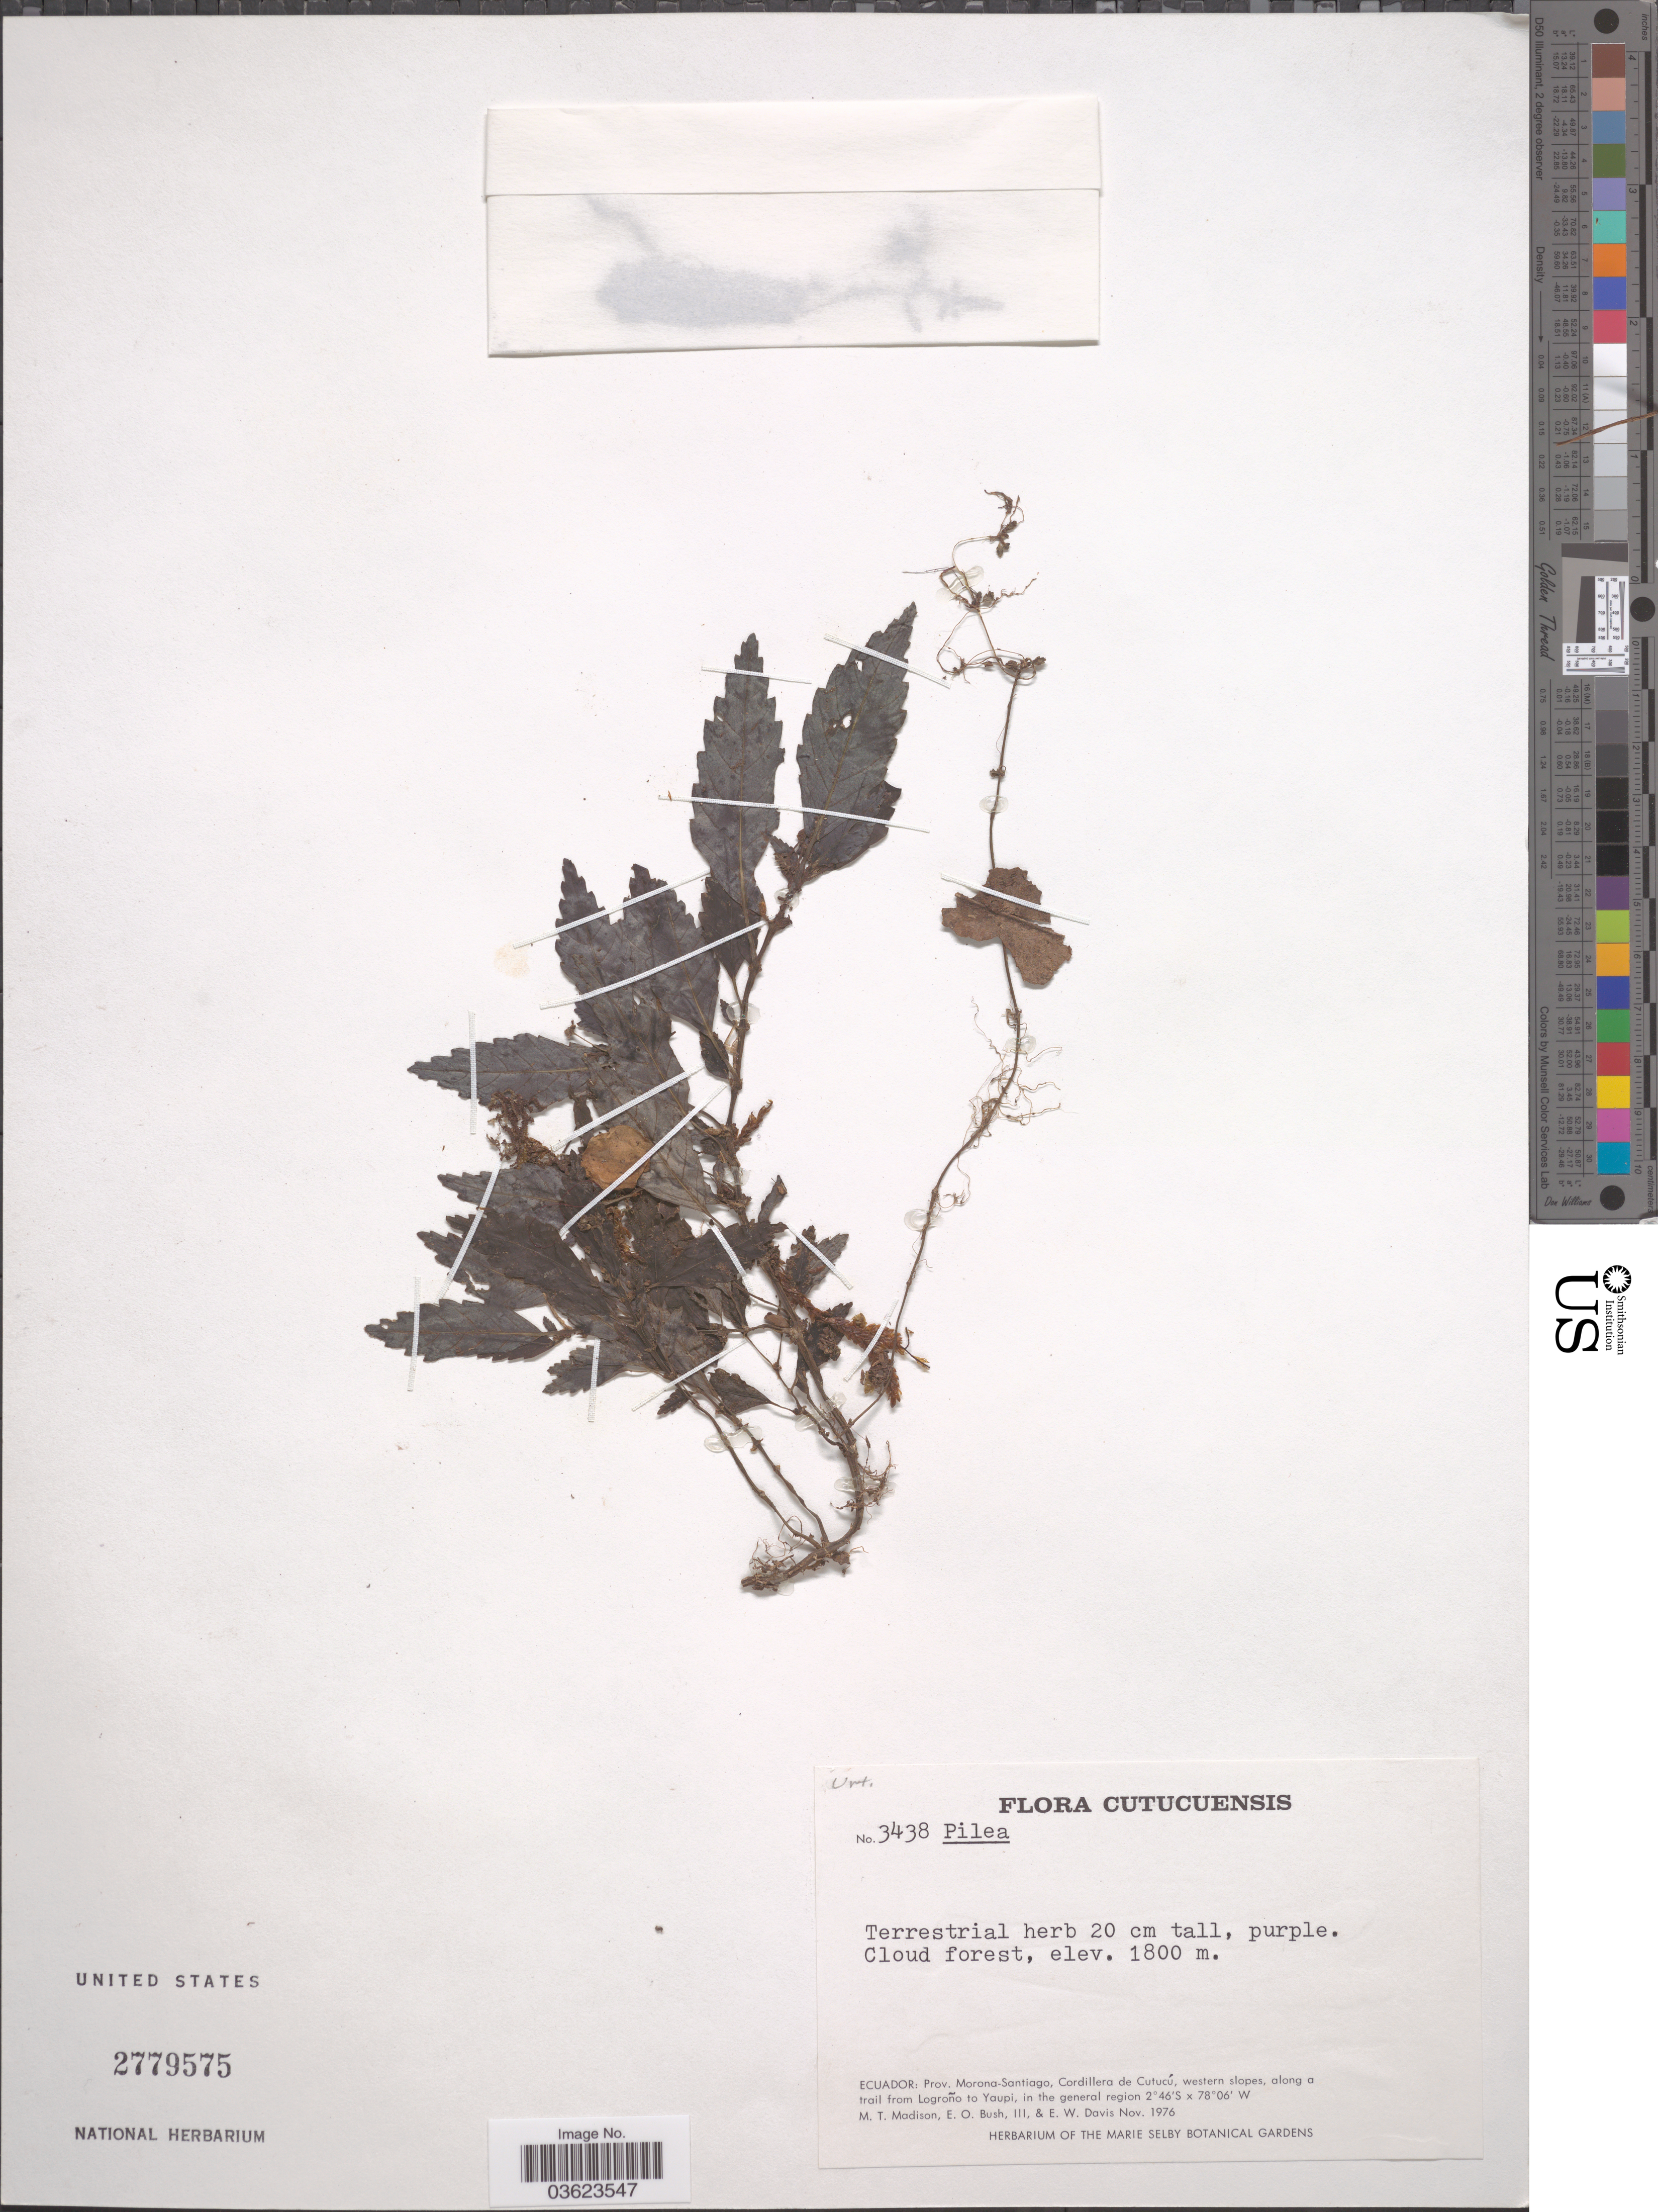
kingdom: Plantae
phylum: Tracheophyta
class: Magnoliopsida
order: Rosales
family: Urticaceae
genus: Pilea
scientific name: Pilea sp.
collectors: M. T. Madison, E. O. Bush & E. W. Davis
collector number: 3438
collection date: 1976-11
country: Ecuador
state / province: Morona-Santiago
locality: Cordillera de Cutucú, western slopes, along a trail from Lograño to Yaupi, in the general region.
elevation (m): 1800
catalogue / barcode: US 2779575